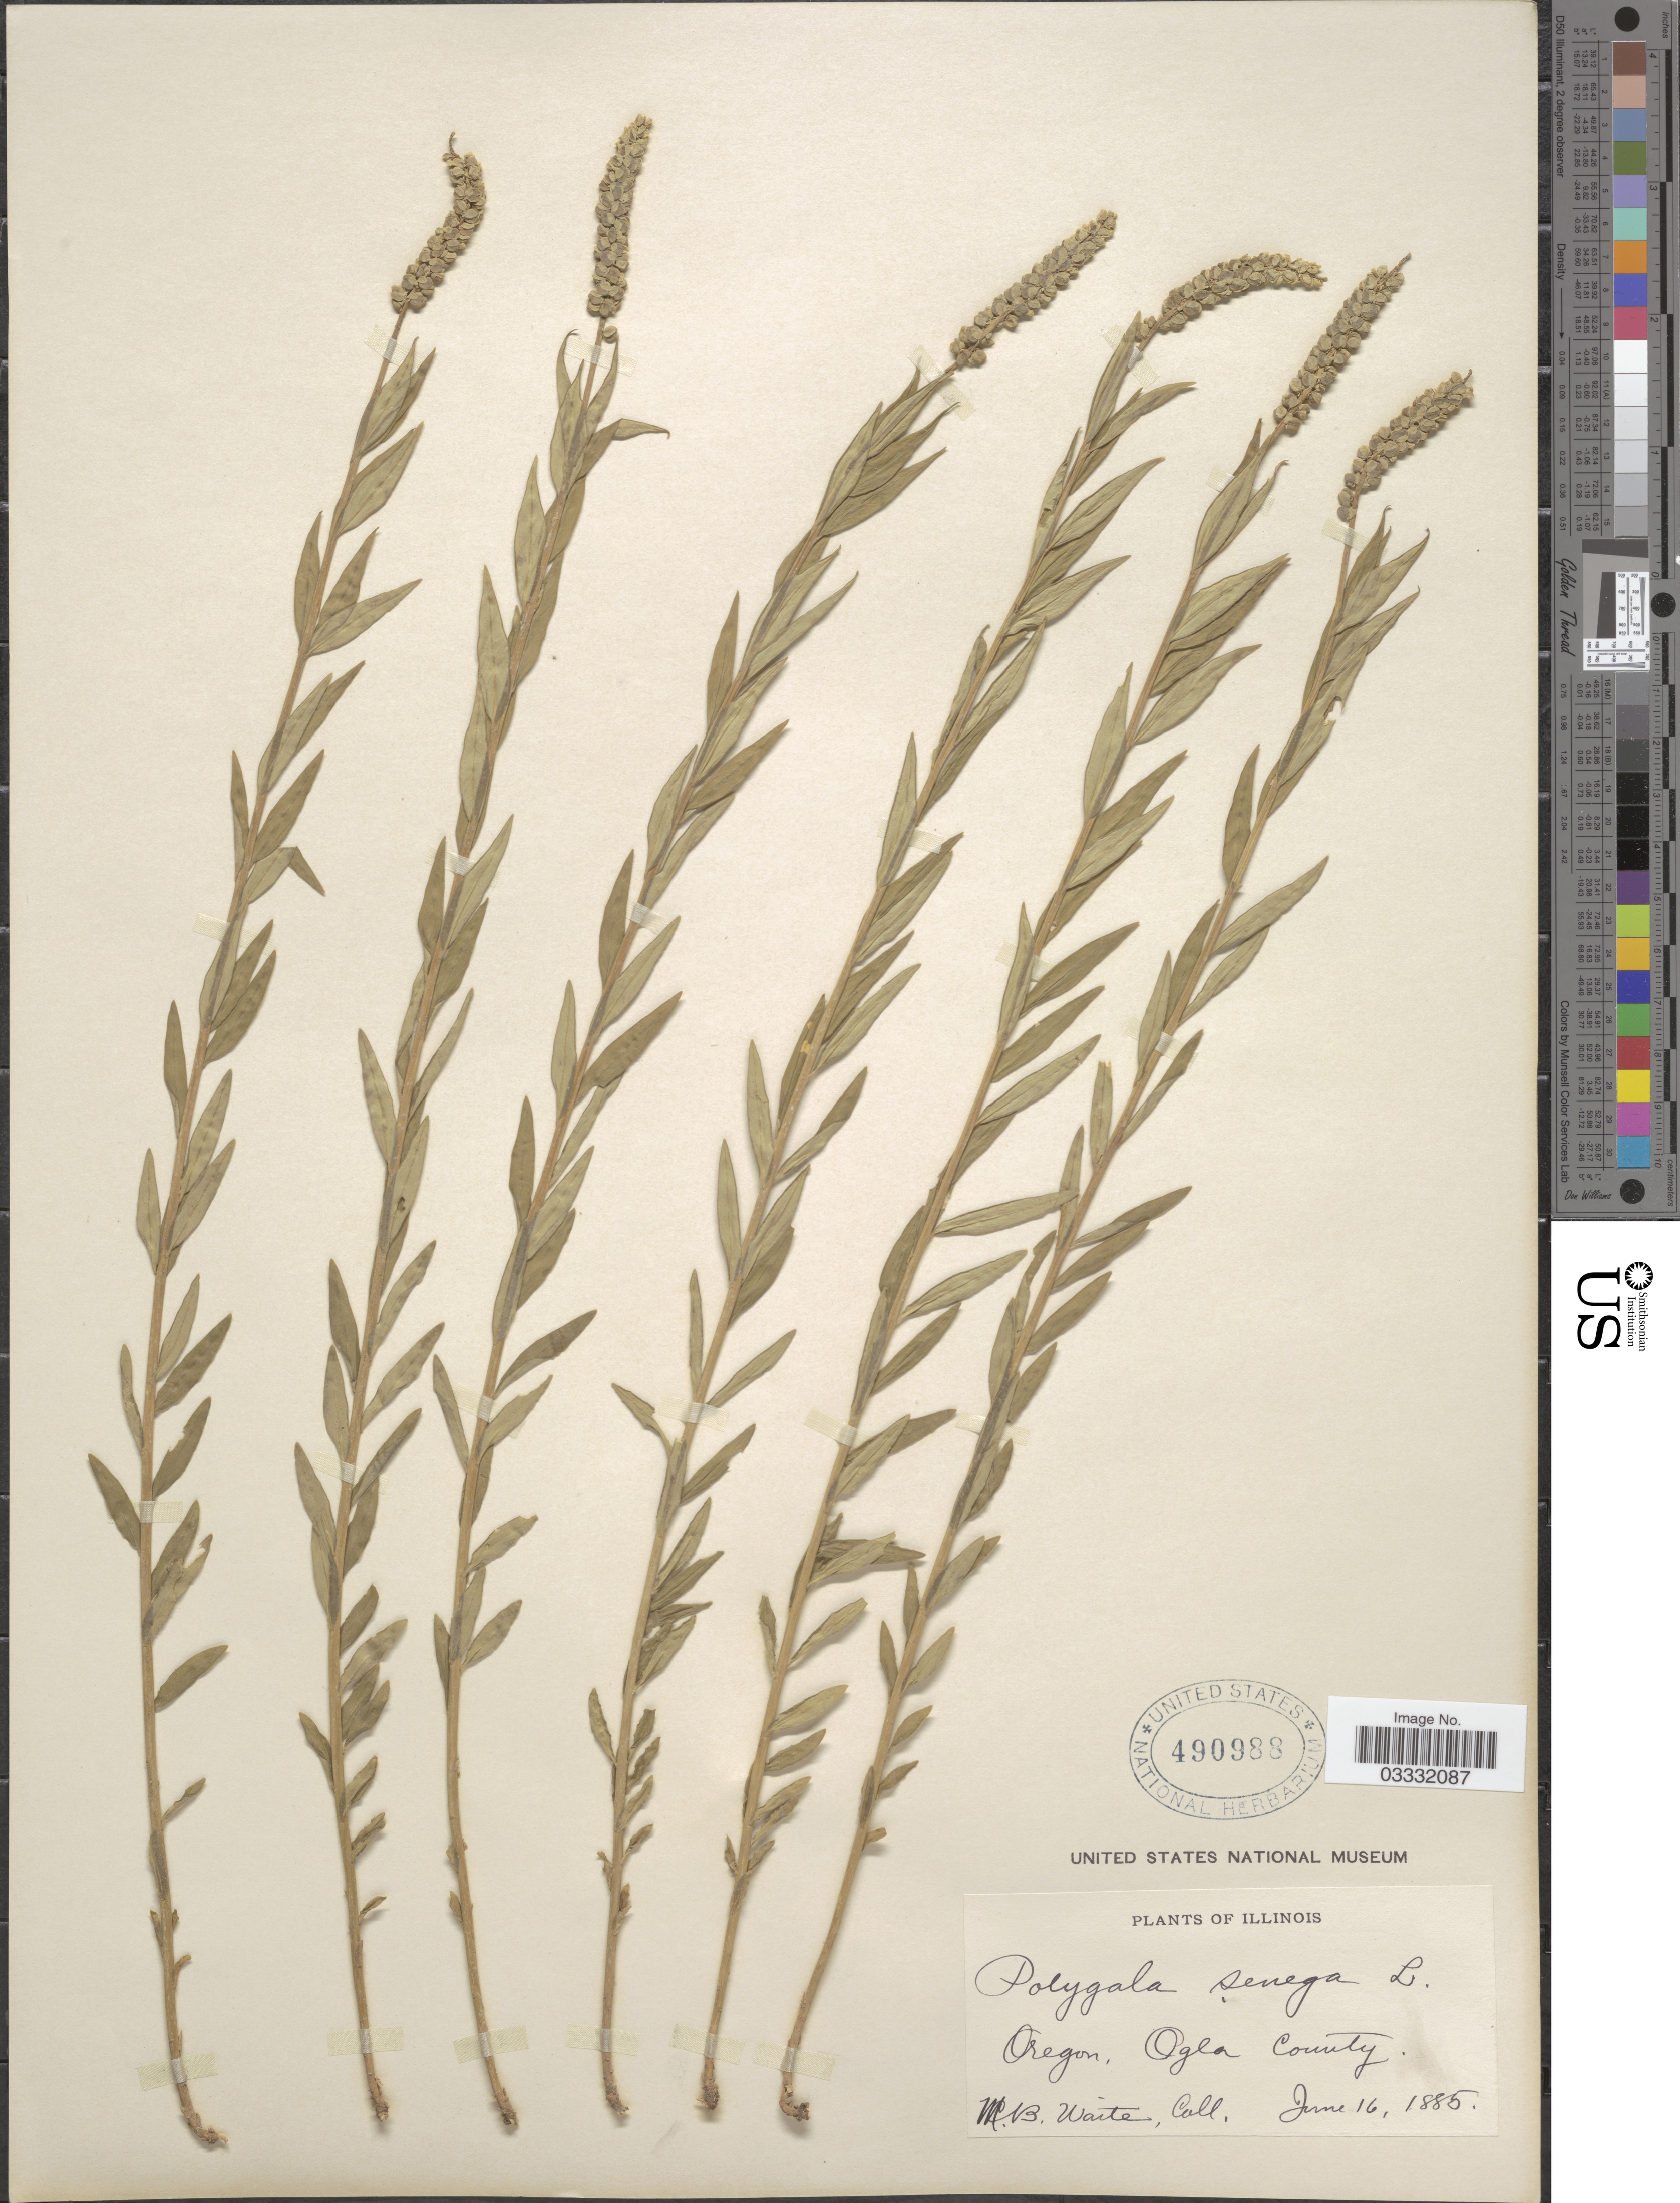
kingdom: Plantae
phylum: Tracheophyta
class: Magnoliopsida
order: Fabales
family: Polygalaceae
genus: Polygala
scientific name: Polygala senega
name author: L.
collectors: M. B. Waite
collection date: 1885-06-16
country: United States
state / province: Oregon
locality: Ogla County.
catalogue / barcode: US 490988